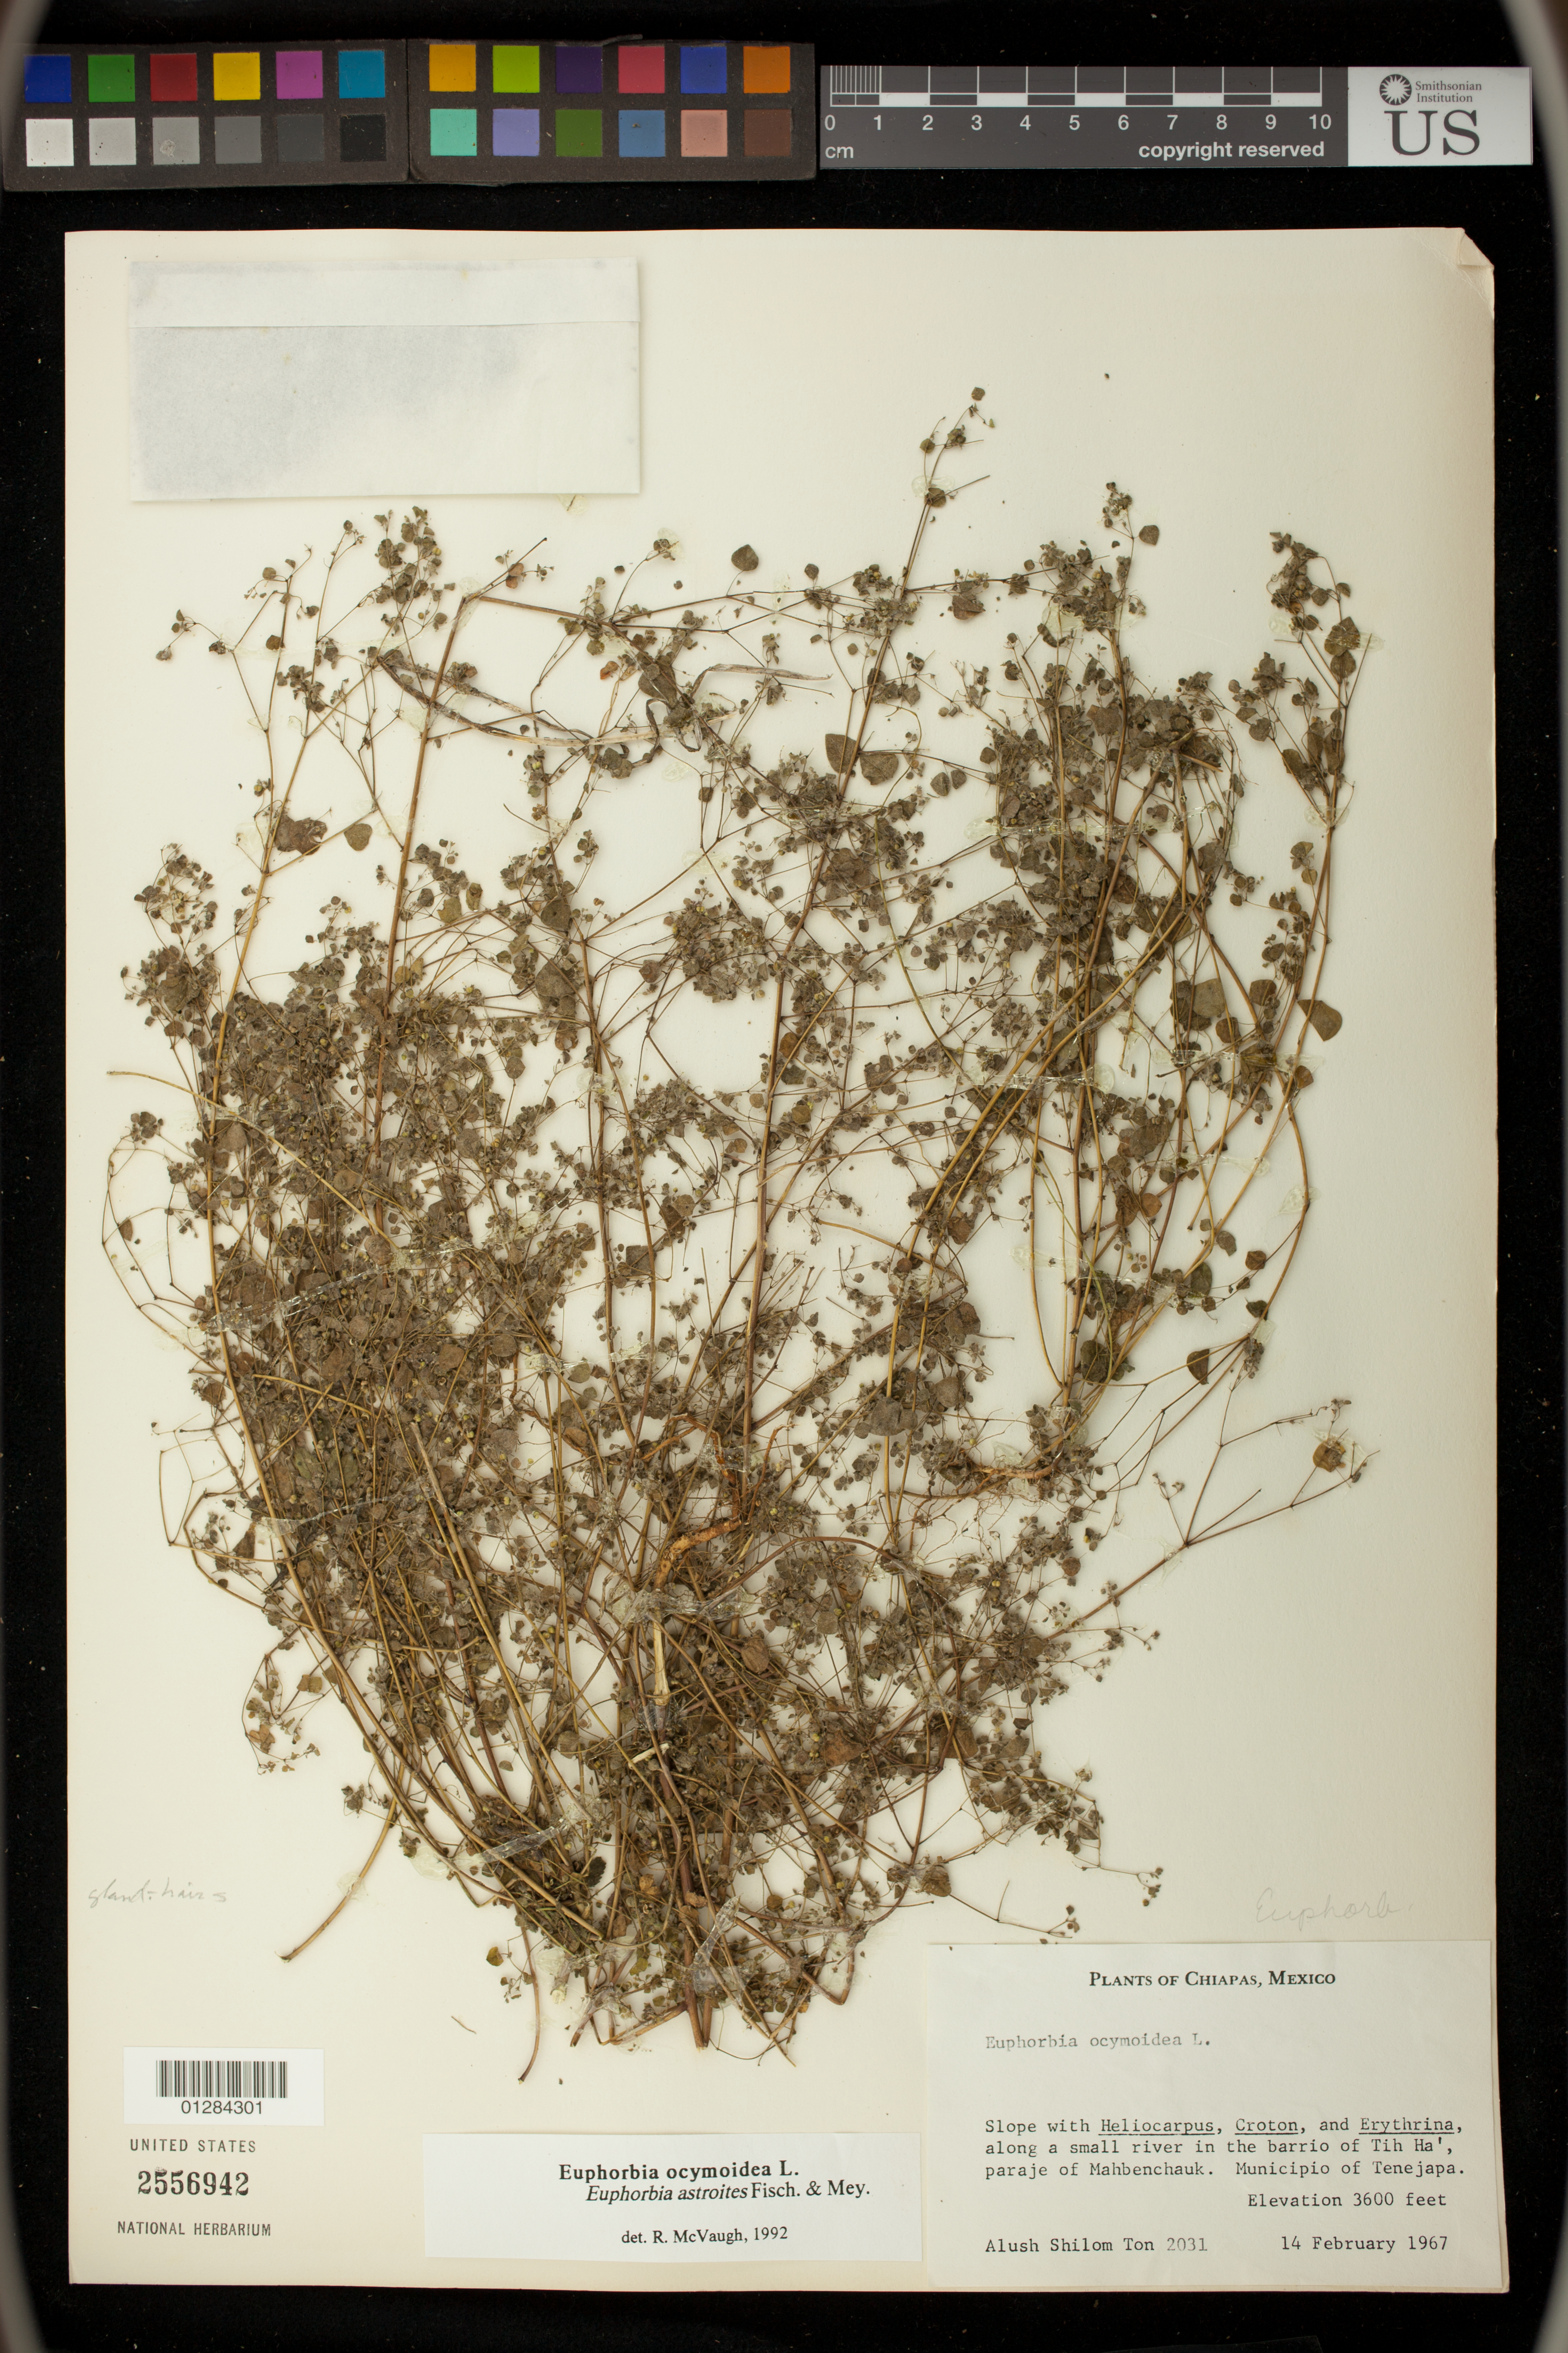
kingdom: Plantae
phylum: Tracheophyta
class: Magnoliopsida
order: Malpighiales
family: Euphorbiaceae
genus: Euphorbia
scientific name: Euphorbia ocymoidea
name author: L.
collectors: A. S. Ton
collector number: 2031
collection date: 1967-02-14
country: Mexico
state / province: Chiapas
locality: Along a small river in the barrio of Tih Ha', paraje of Mahbenchauk. Municipio of Tenejapa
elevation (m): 1097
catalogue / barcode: US 2556942